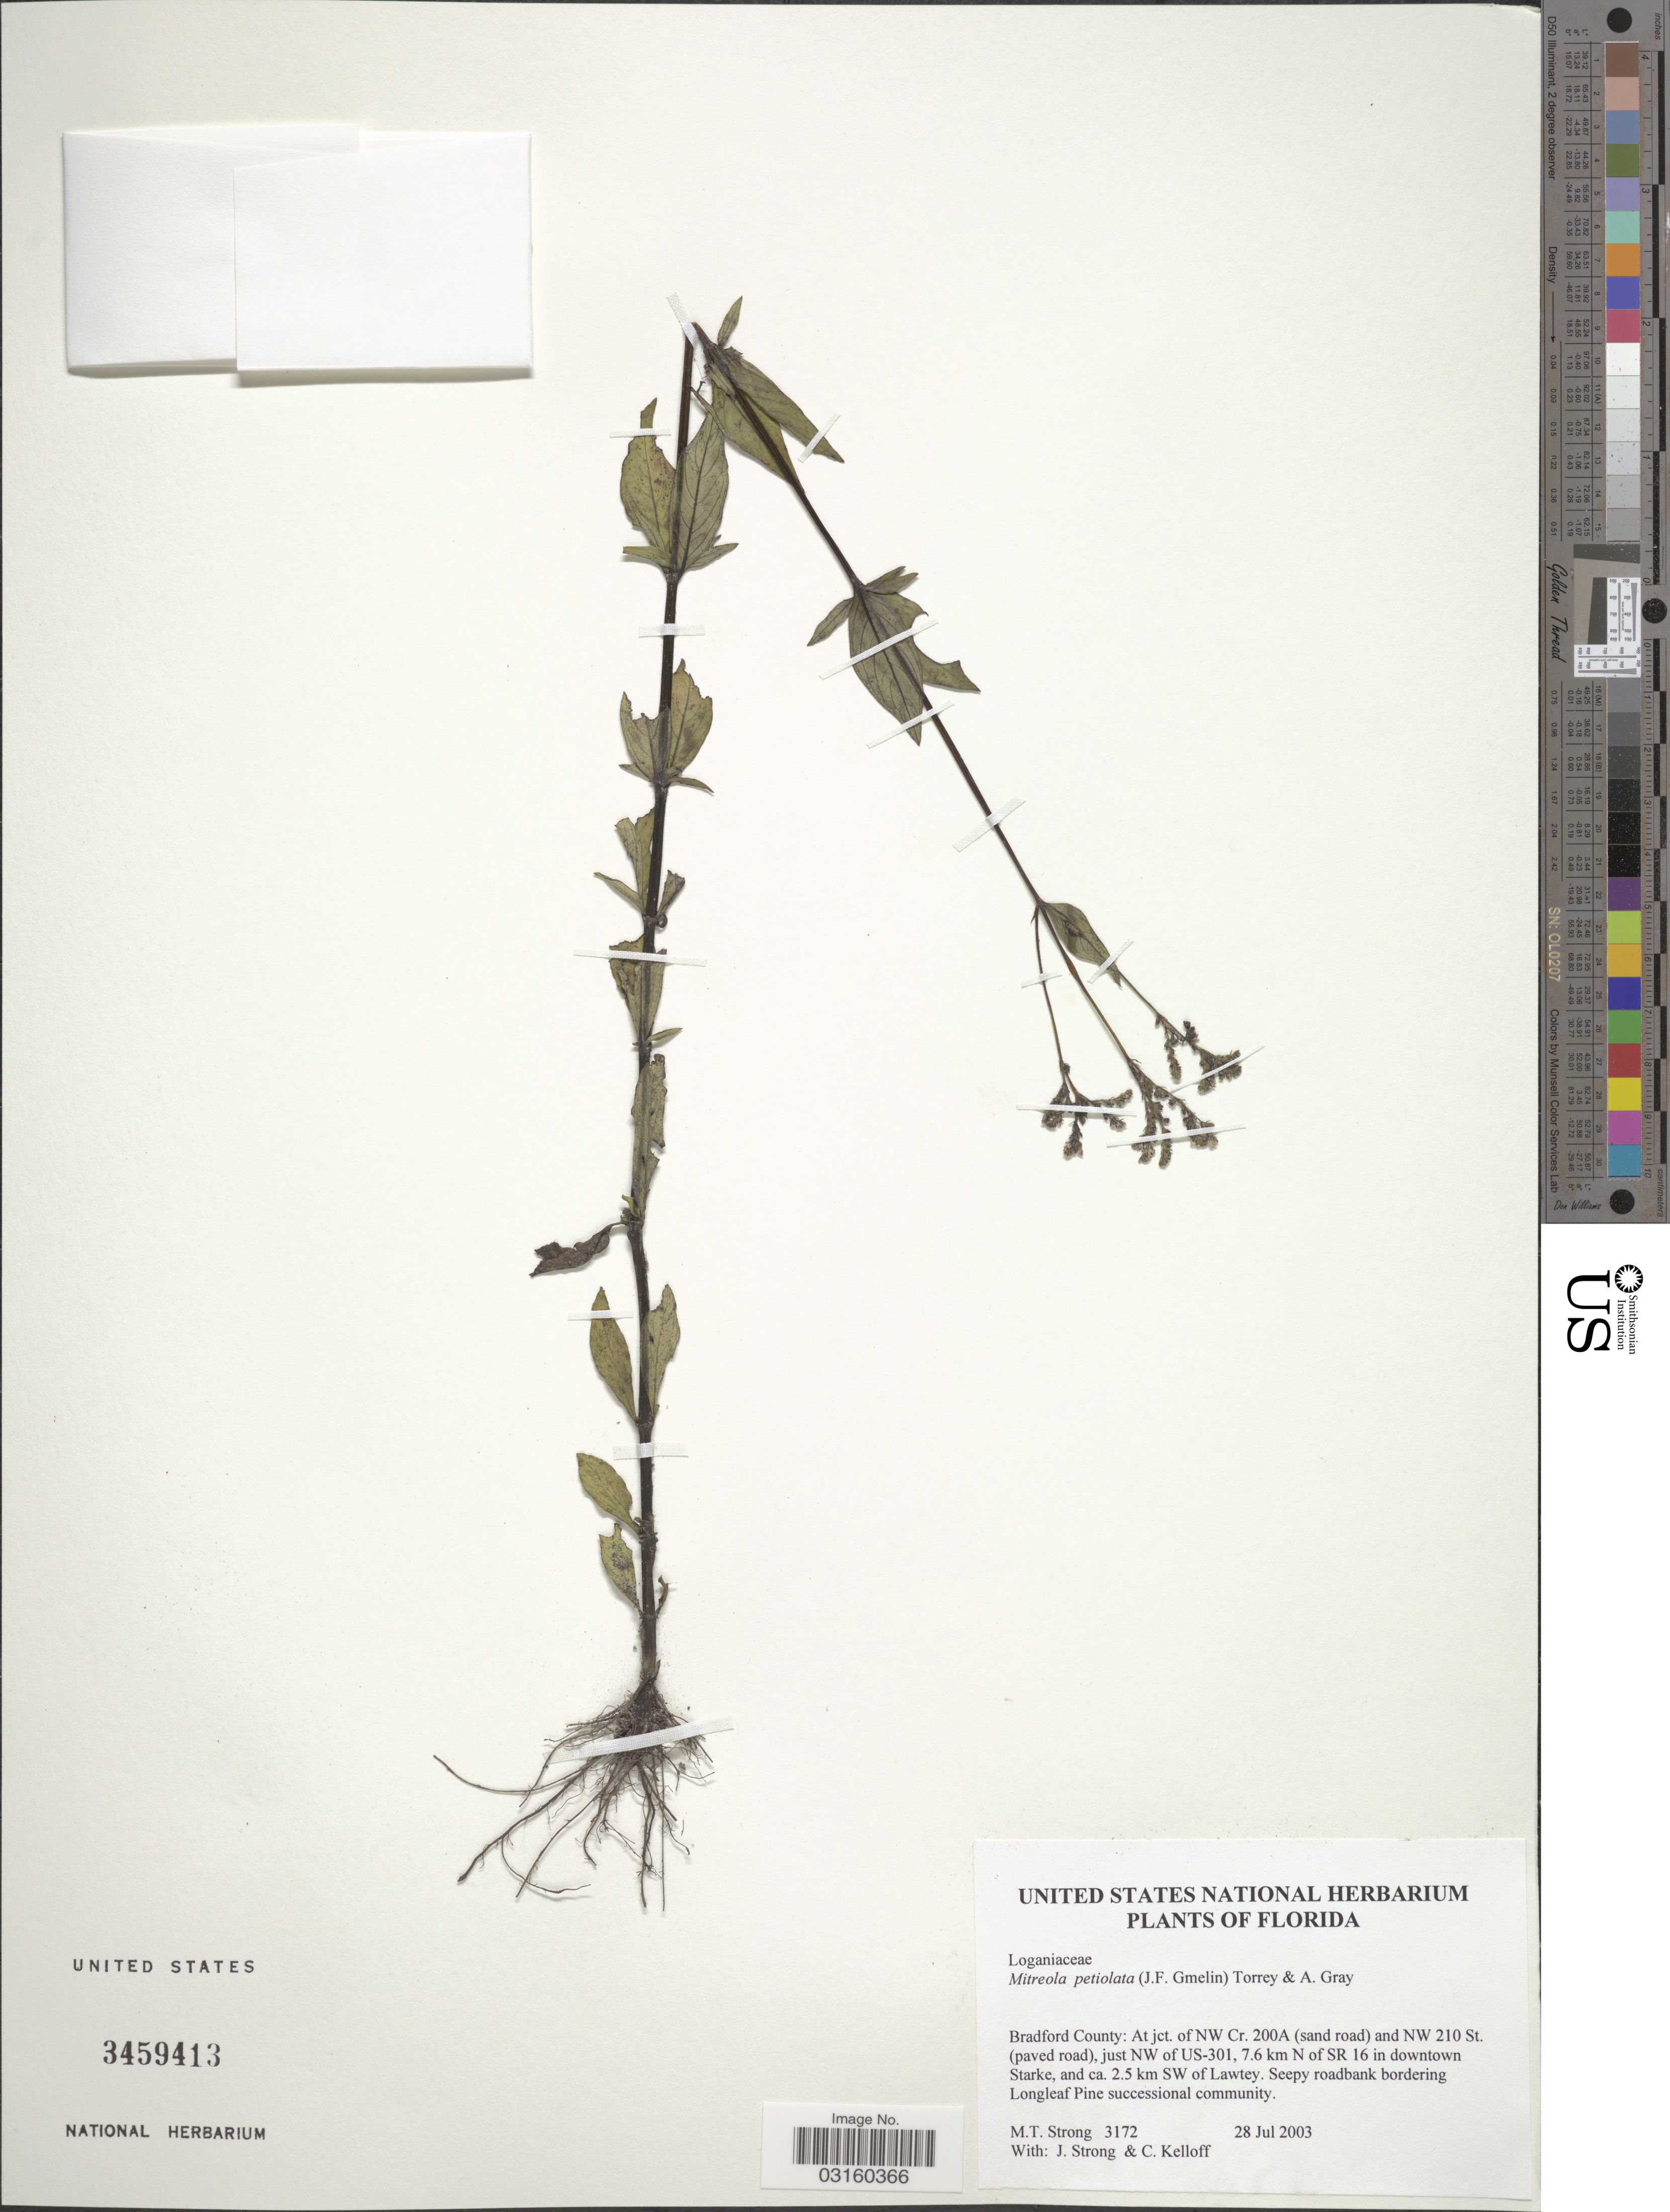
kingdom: Plantae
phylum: Tracheophyta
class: Magnoliopsida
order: Gentianales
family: Loganiaceae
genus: Mitreola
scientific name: Mitreola petiolata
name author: (J.F. Gmel.) Torr. & A. Gray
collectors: M. T. Strong, J. Strong & C. L. Kelloff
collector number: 3172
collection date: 2003-07-28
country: United States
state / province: Florida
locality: Sumter County: At jct. of NW Cr. 200A (sand road) and NW 210 St. (paved road), just NW of US-301, 7.6 km N of SR 16 in downtown Starke, and ca. 2.5 km SW of Lawtey.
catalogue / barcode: US 3459413